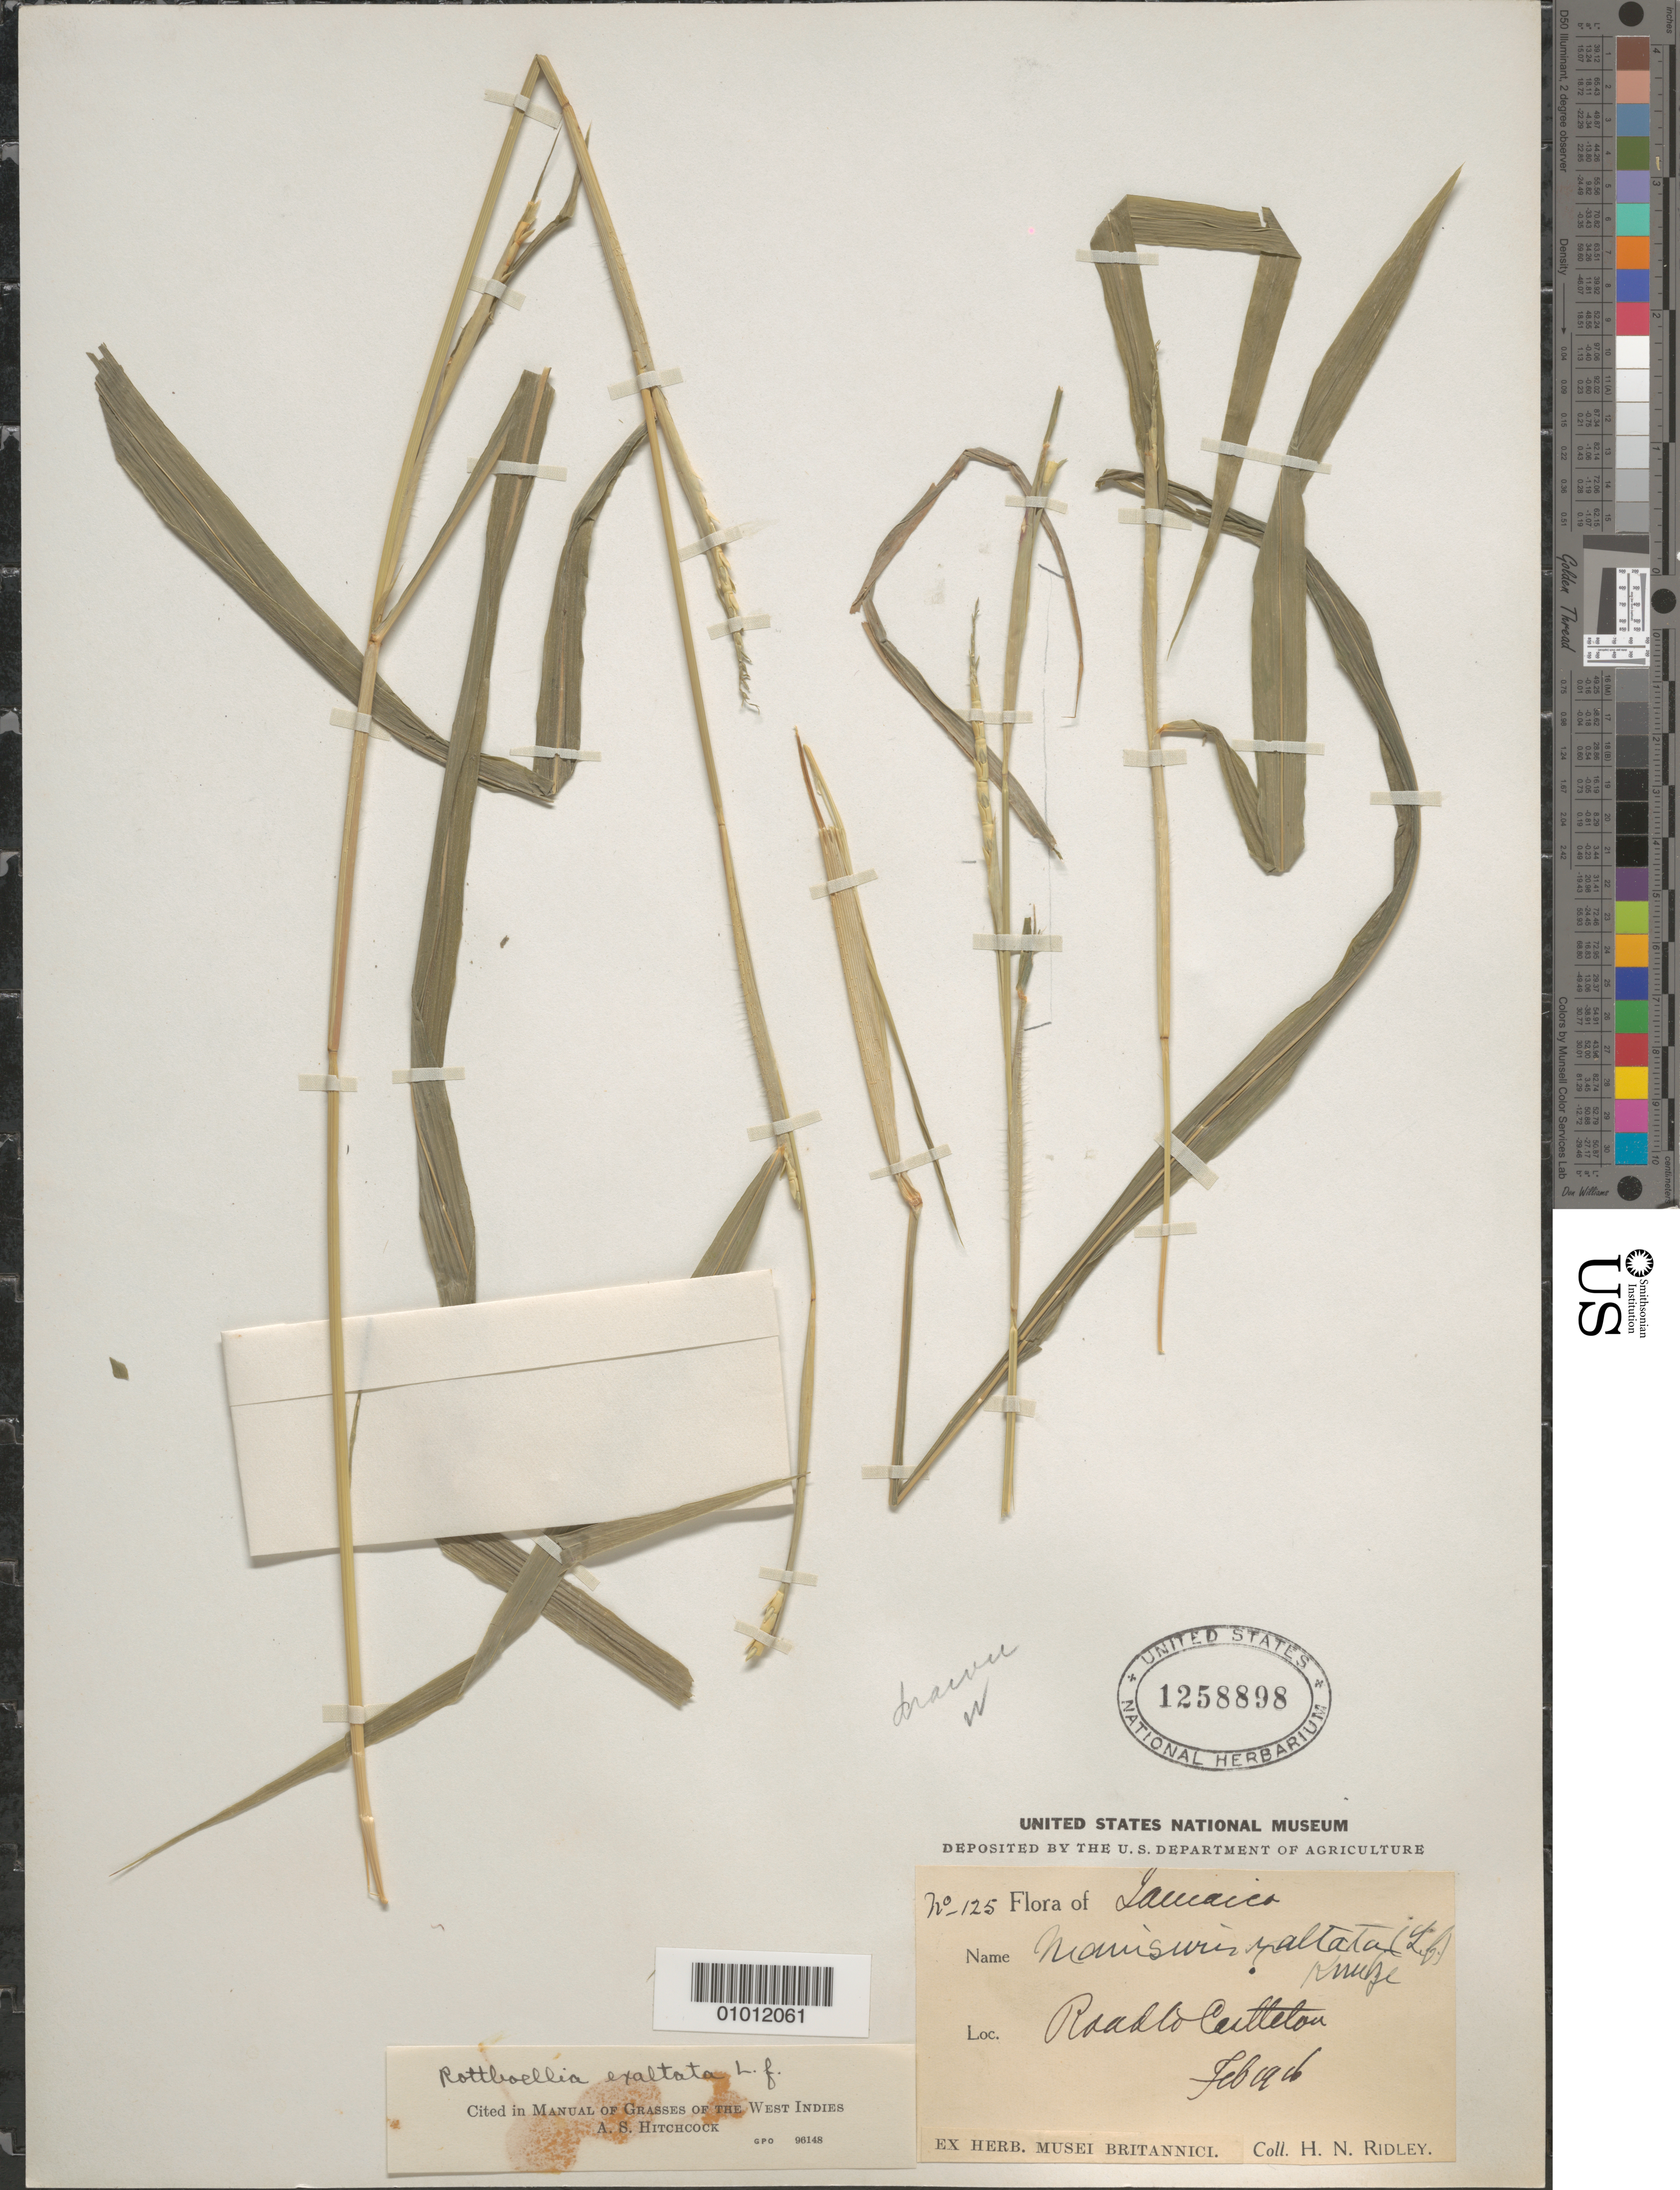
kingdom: Plantae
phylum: Tracheophyta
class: Liliopsida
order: Poales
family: Poaceae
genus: Rottboellia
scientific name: Rottboellia cochinchinensis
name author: (Lour.) Clayton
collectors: H. N. Ridley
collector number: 125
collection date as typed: Feb 1916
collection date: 1916-02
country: Jamaica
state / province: Saint Mary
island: Jamaica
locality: Road to Castleton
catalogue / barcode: US 1258898